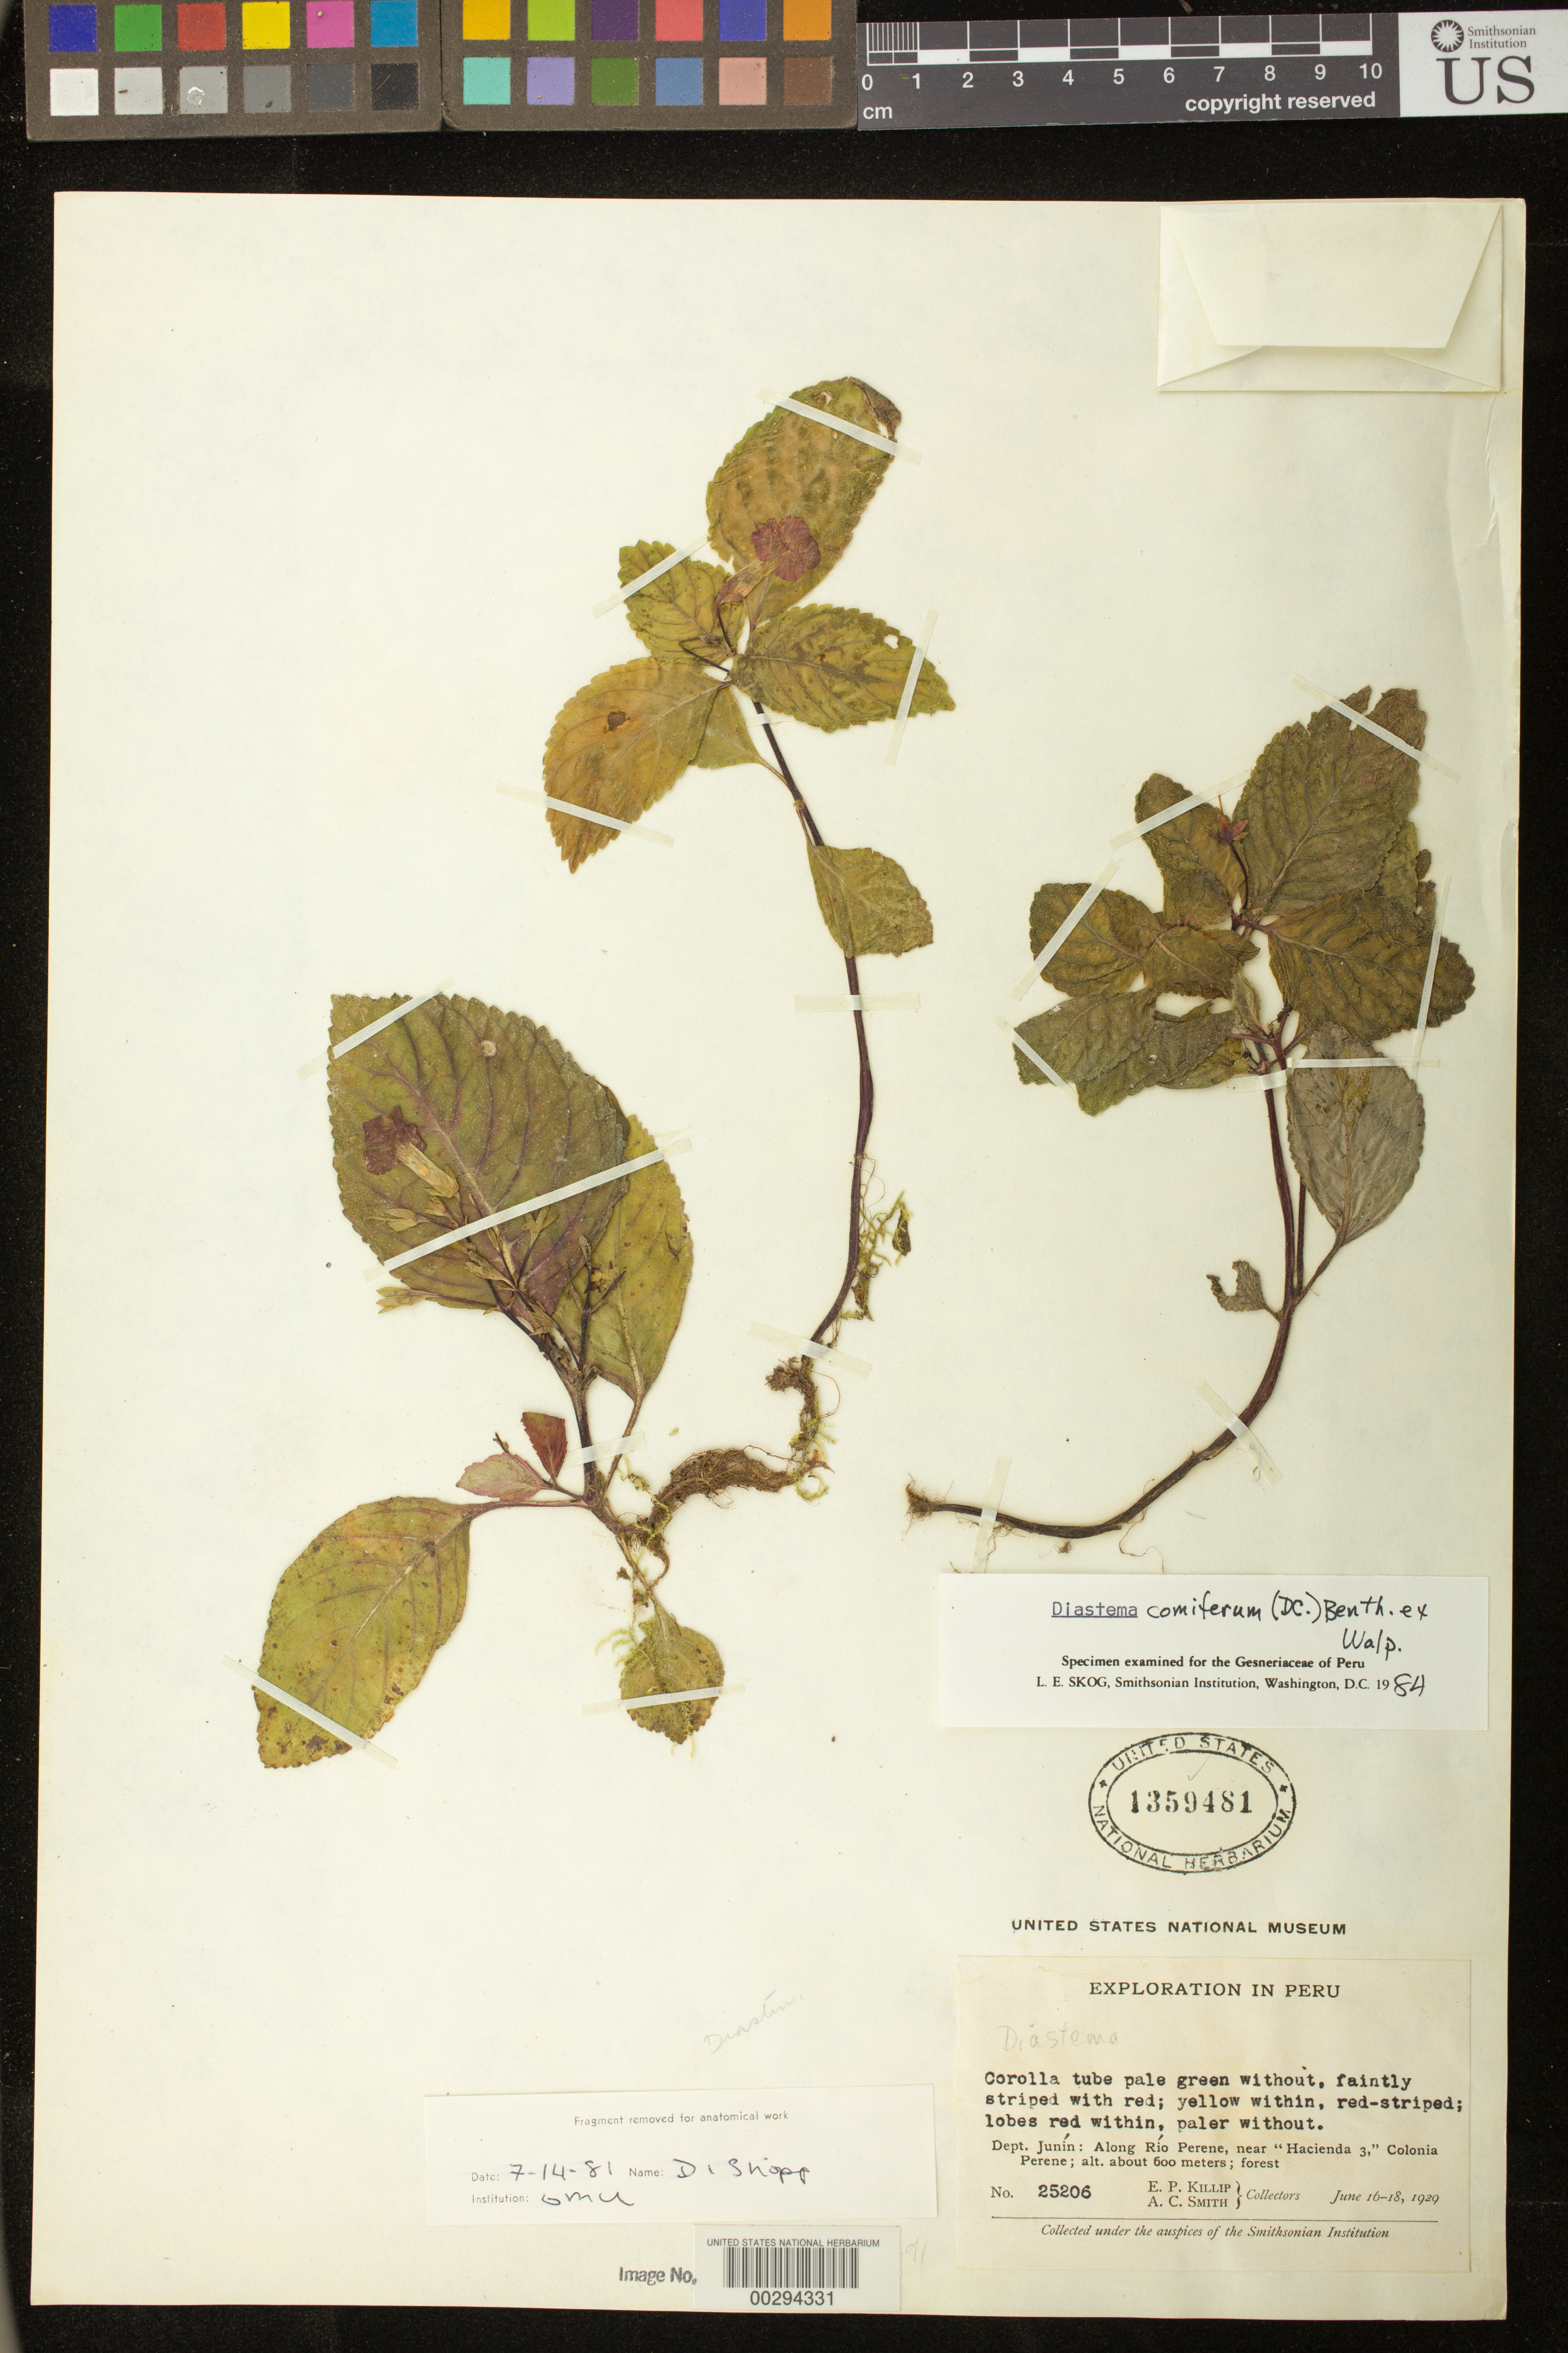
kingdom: Plantae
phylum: Tracheophyta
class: Magnoliopsida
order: Lamiales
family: Gesneriaceae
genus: Diastema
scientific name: Diastema comiferum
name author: (DC.) Benth. ex Walp.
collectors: E. P. Killip & A. C. Smith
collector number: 25206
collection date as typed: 16-18 Jun 1929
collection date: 1929-06-16/1929-06-18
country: Peru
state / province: Junín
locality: Along Rio Perene, near "hacienda 3," Colonia Perene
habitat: Forest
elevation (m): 600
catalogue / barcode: US 1359481